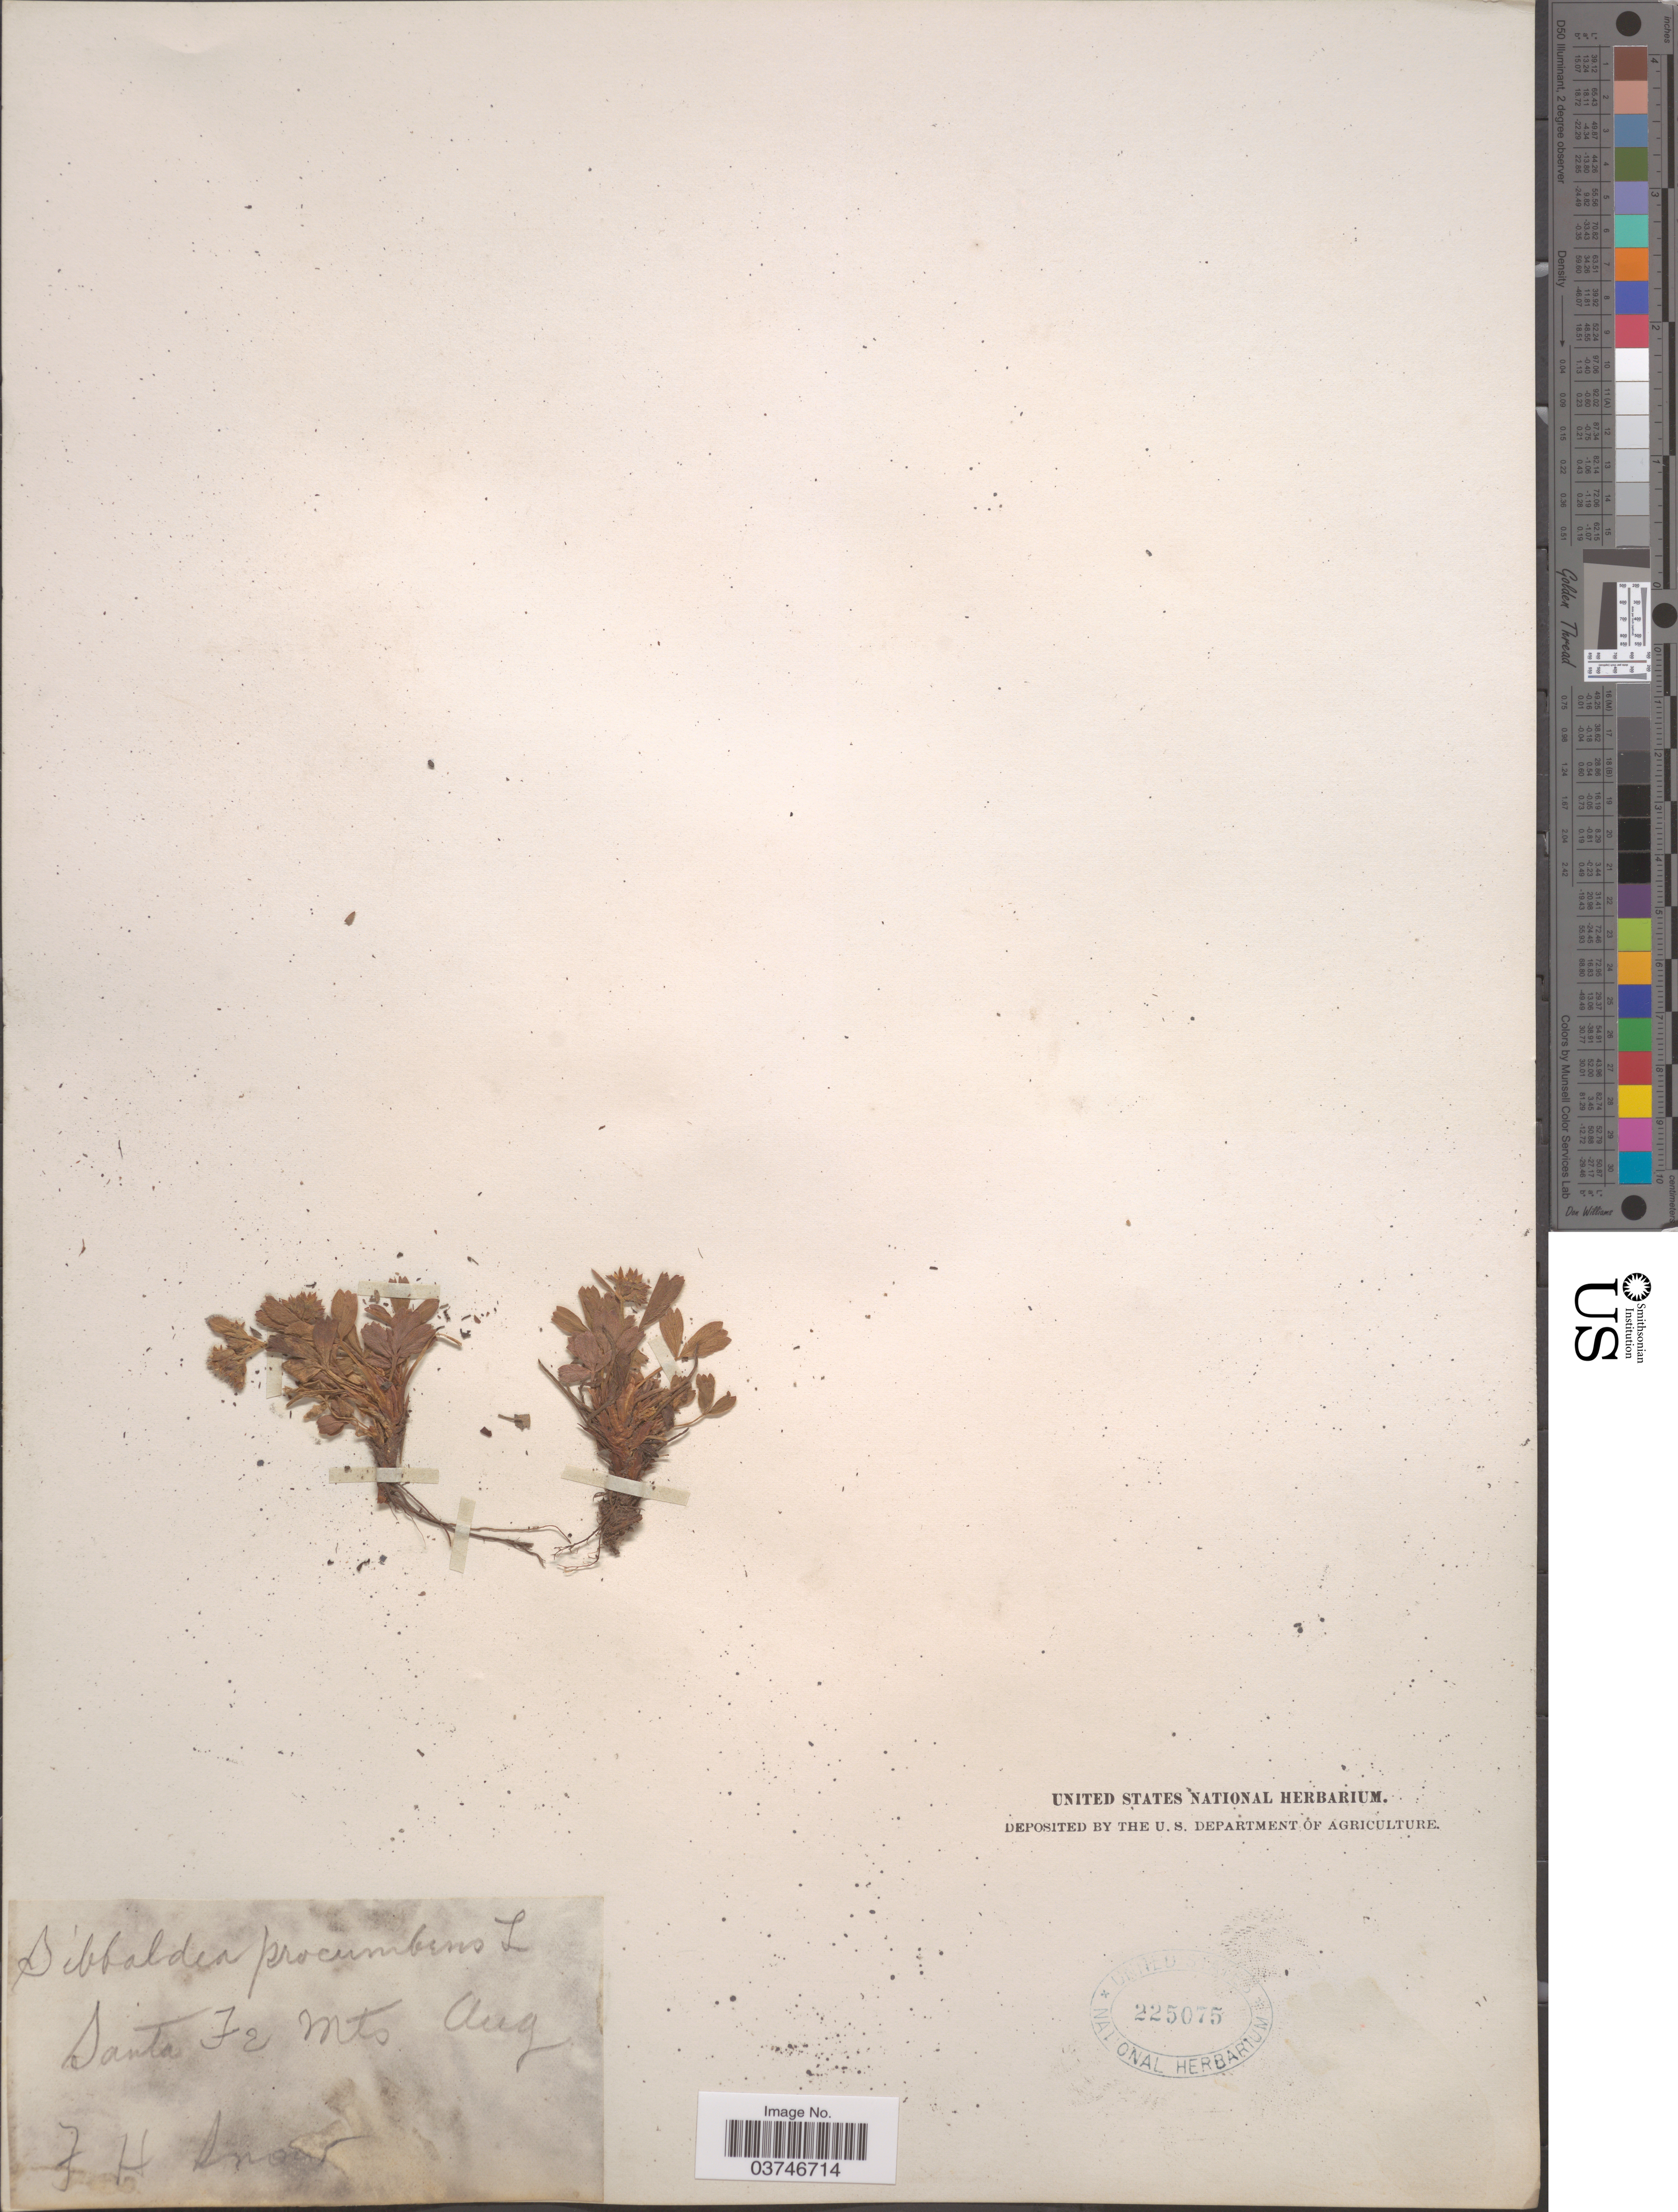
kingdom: Plantae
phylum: Tracheophyta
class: Magnoliopsida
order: Rosales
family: Rosaceae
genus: Sibbaldia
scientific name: Sibbaldia procumbens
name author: L.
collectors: F. H. Snow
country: United States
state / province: New Mexico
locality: Santa Fe Mts.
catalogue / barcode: US 225075